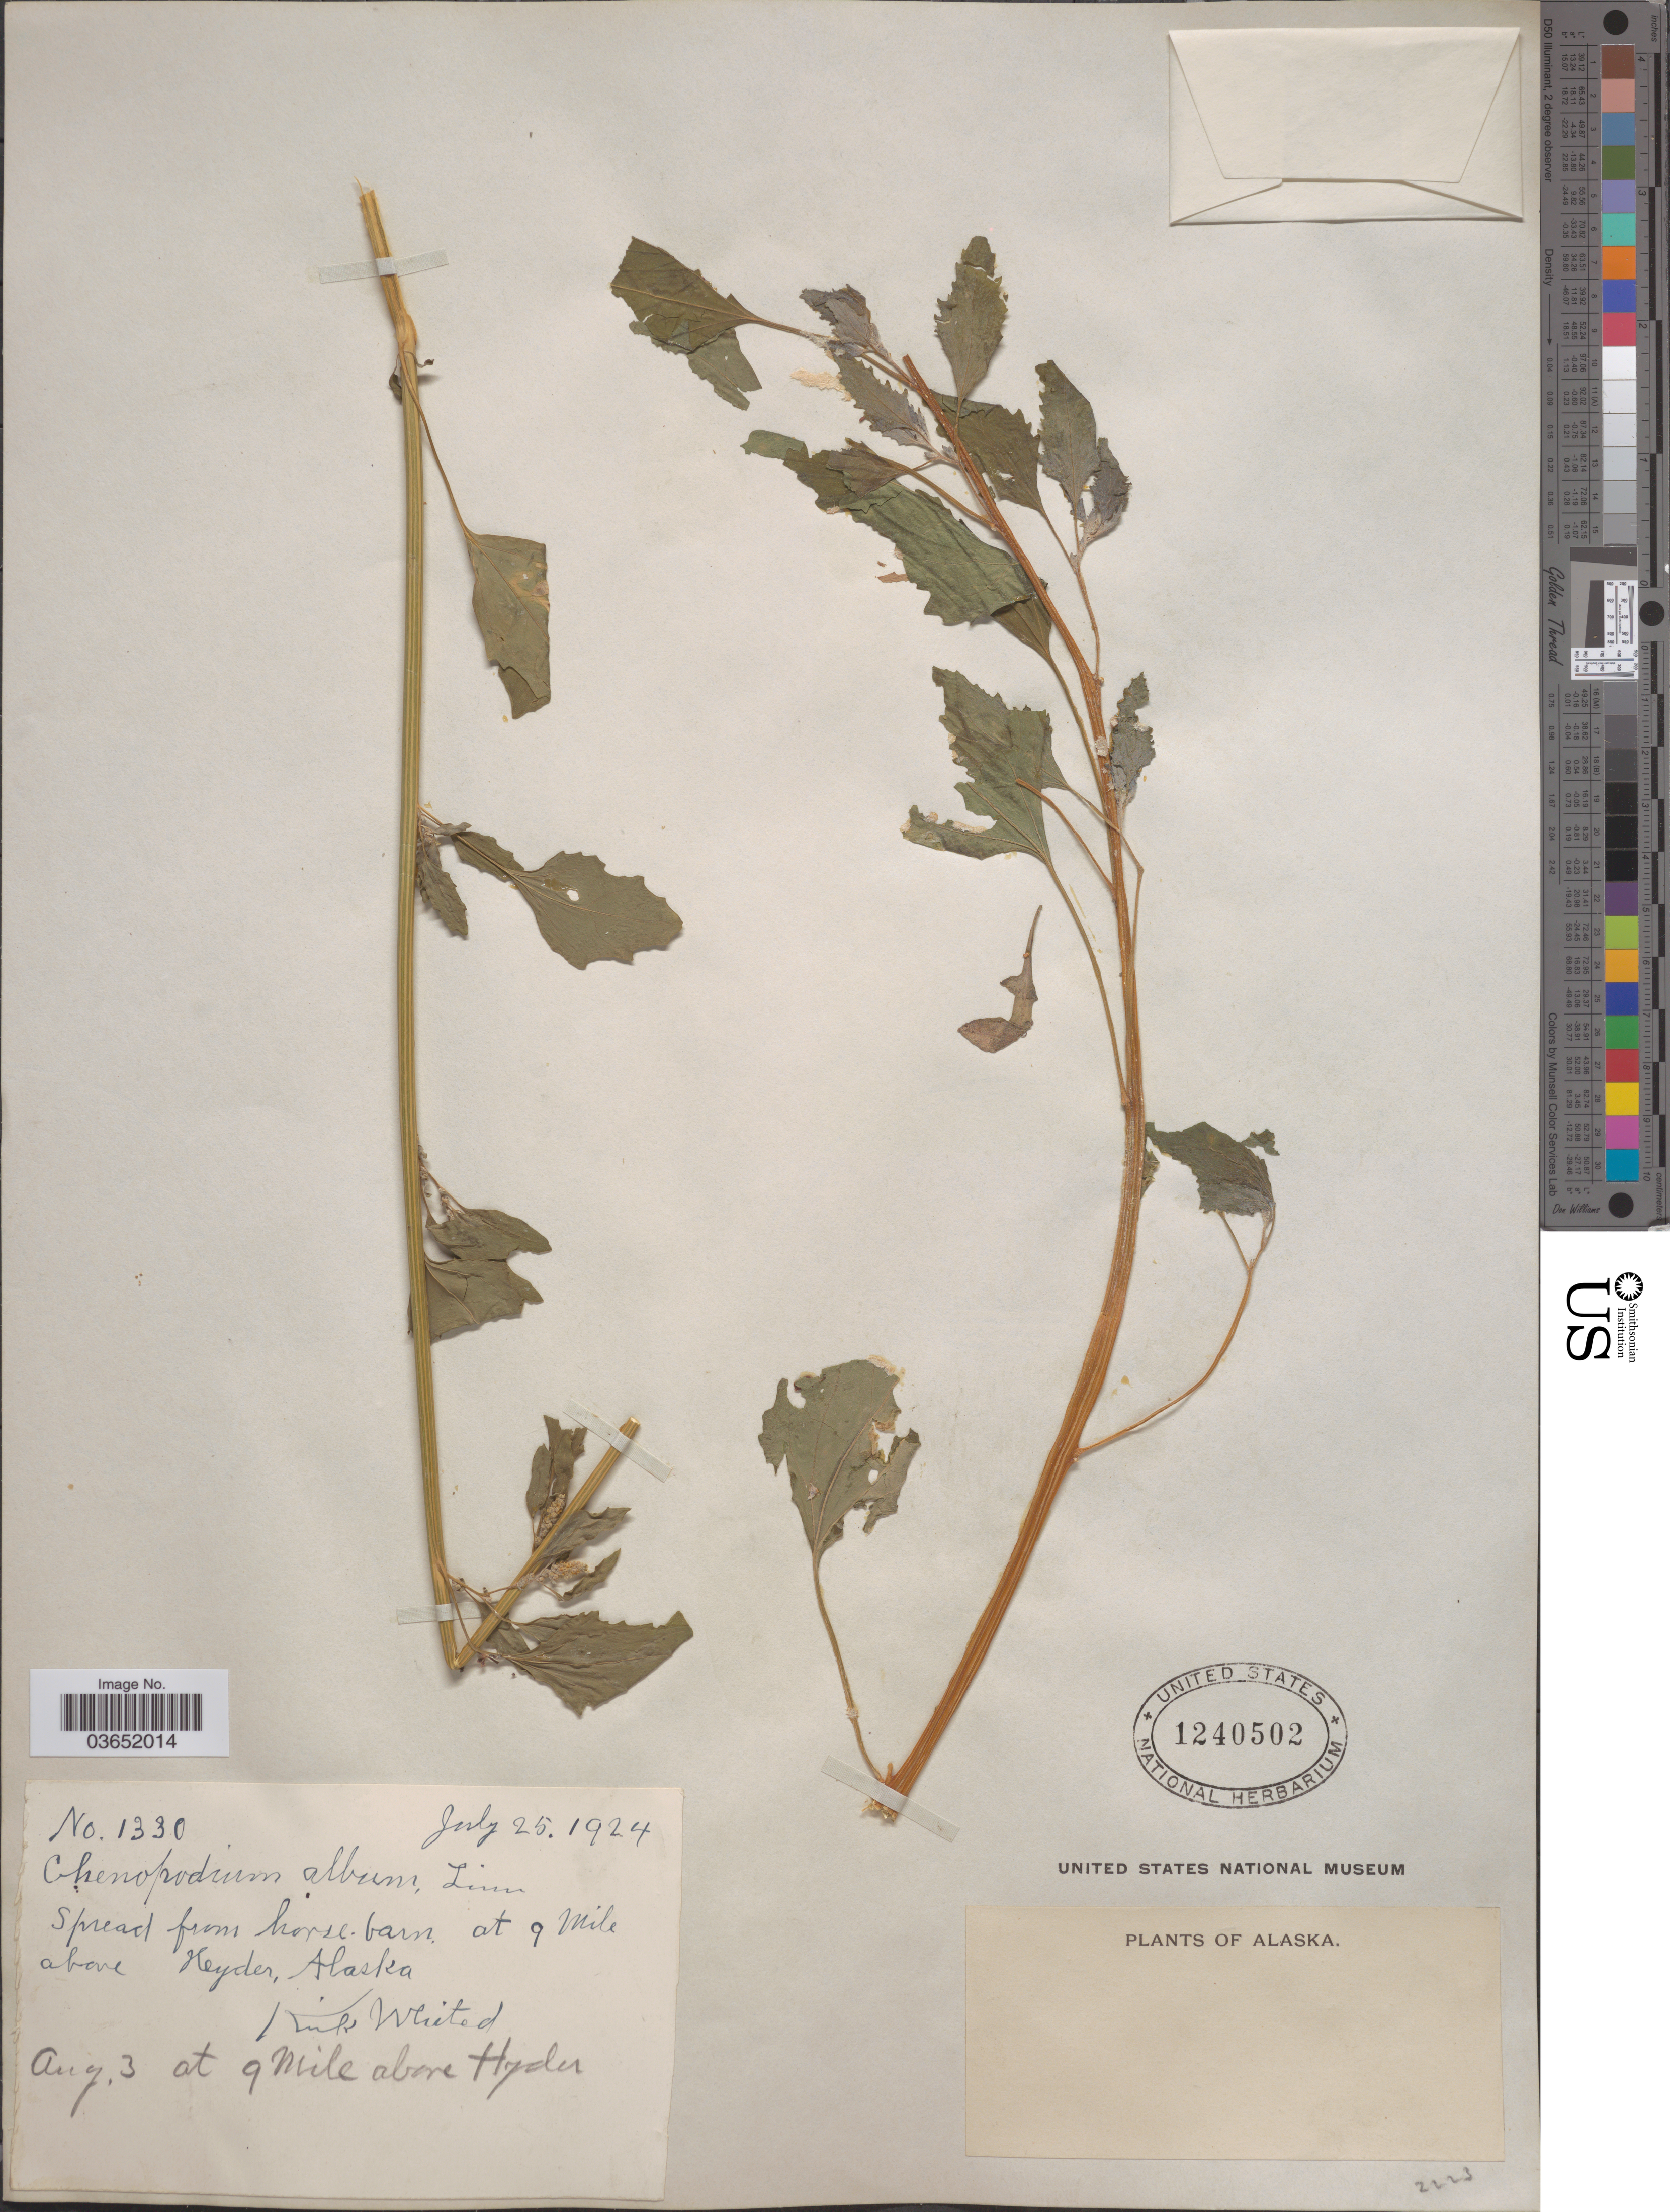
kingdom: Plantae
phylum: Tracheophyta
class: Magnoliopsida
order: Caryophyllales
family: Amaranthaceae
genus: Chenopodium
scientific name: Chenopodium album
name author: L.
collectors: K. Whited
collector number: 1330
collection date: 1924-07-25/1924-08-03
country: United States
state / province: Alaska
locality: At 9 Mile above Heyder.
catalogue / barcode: US 1240502